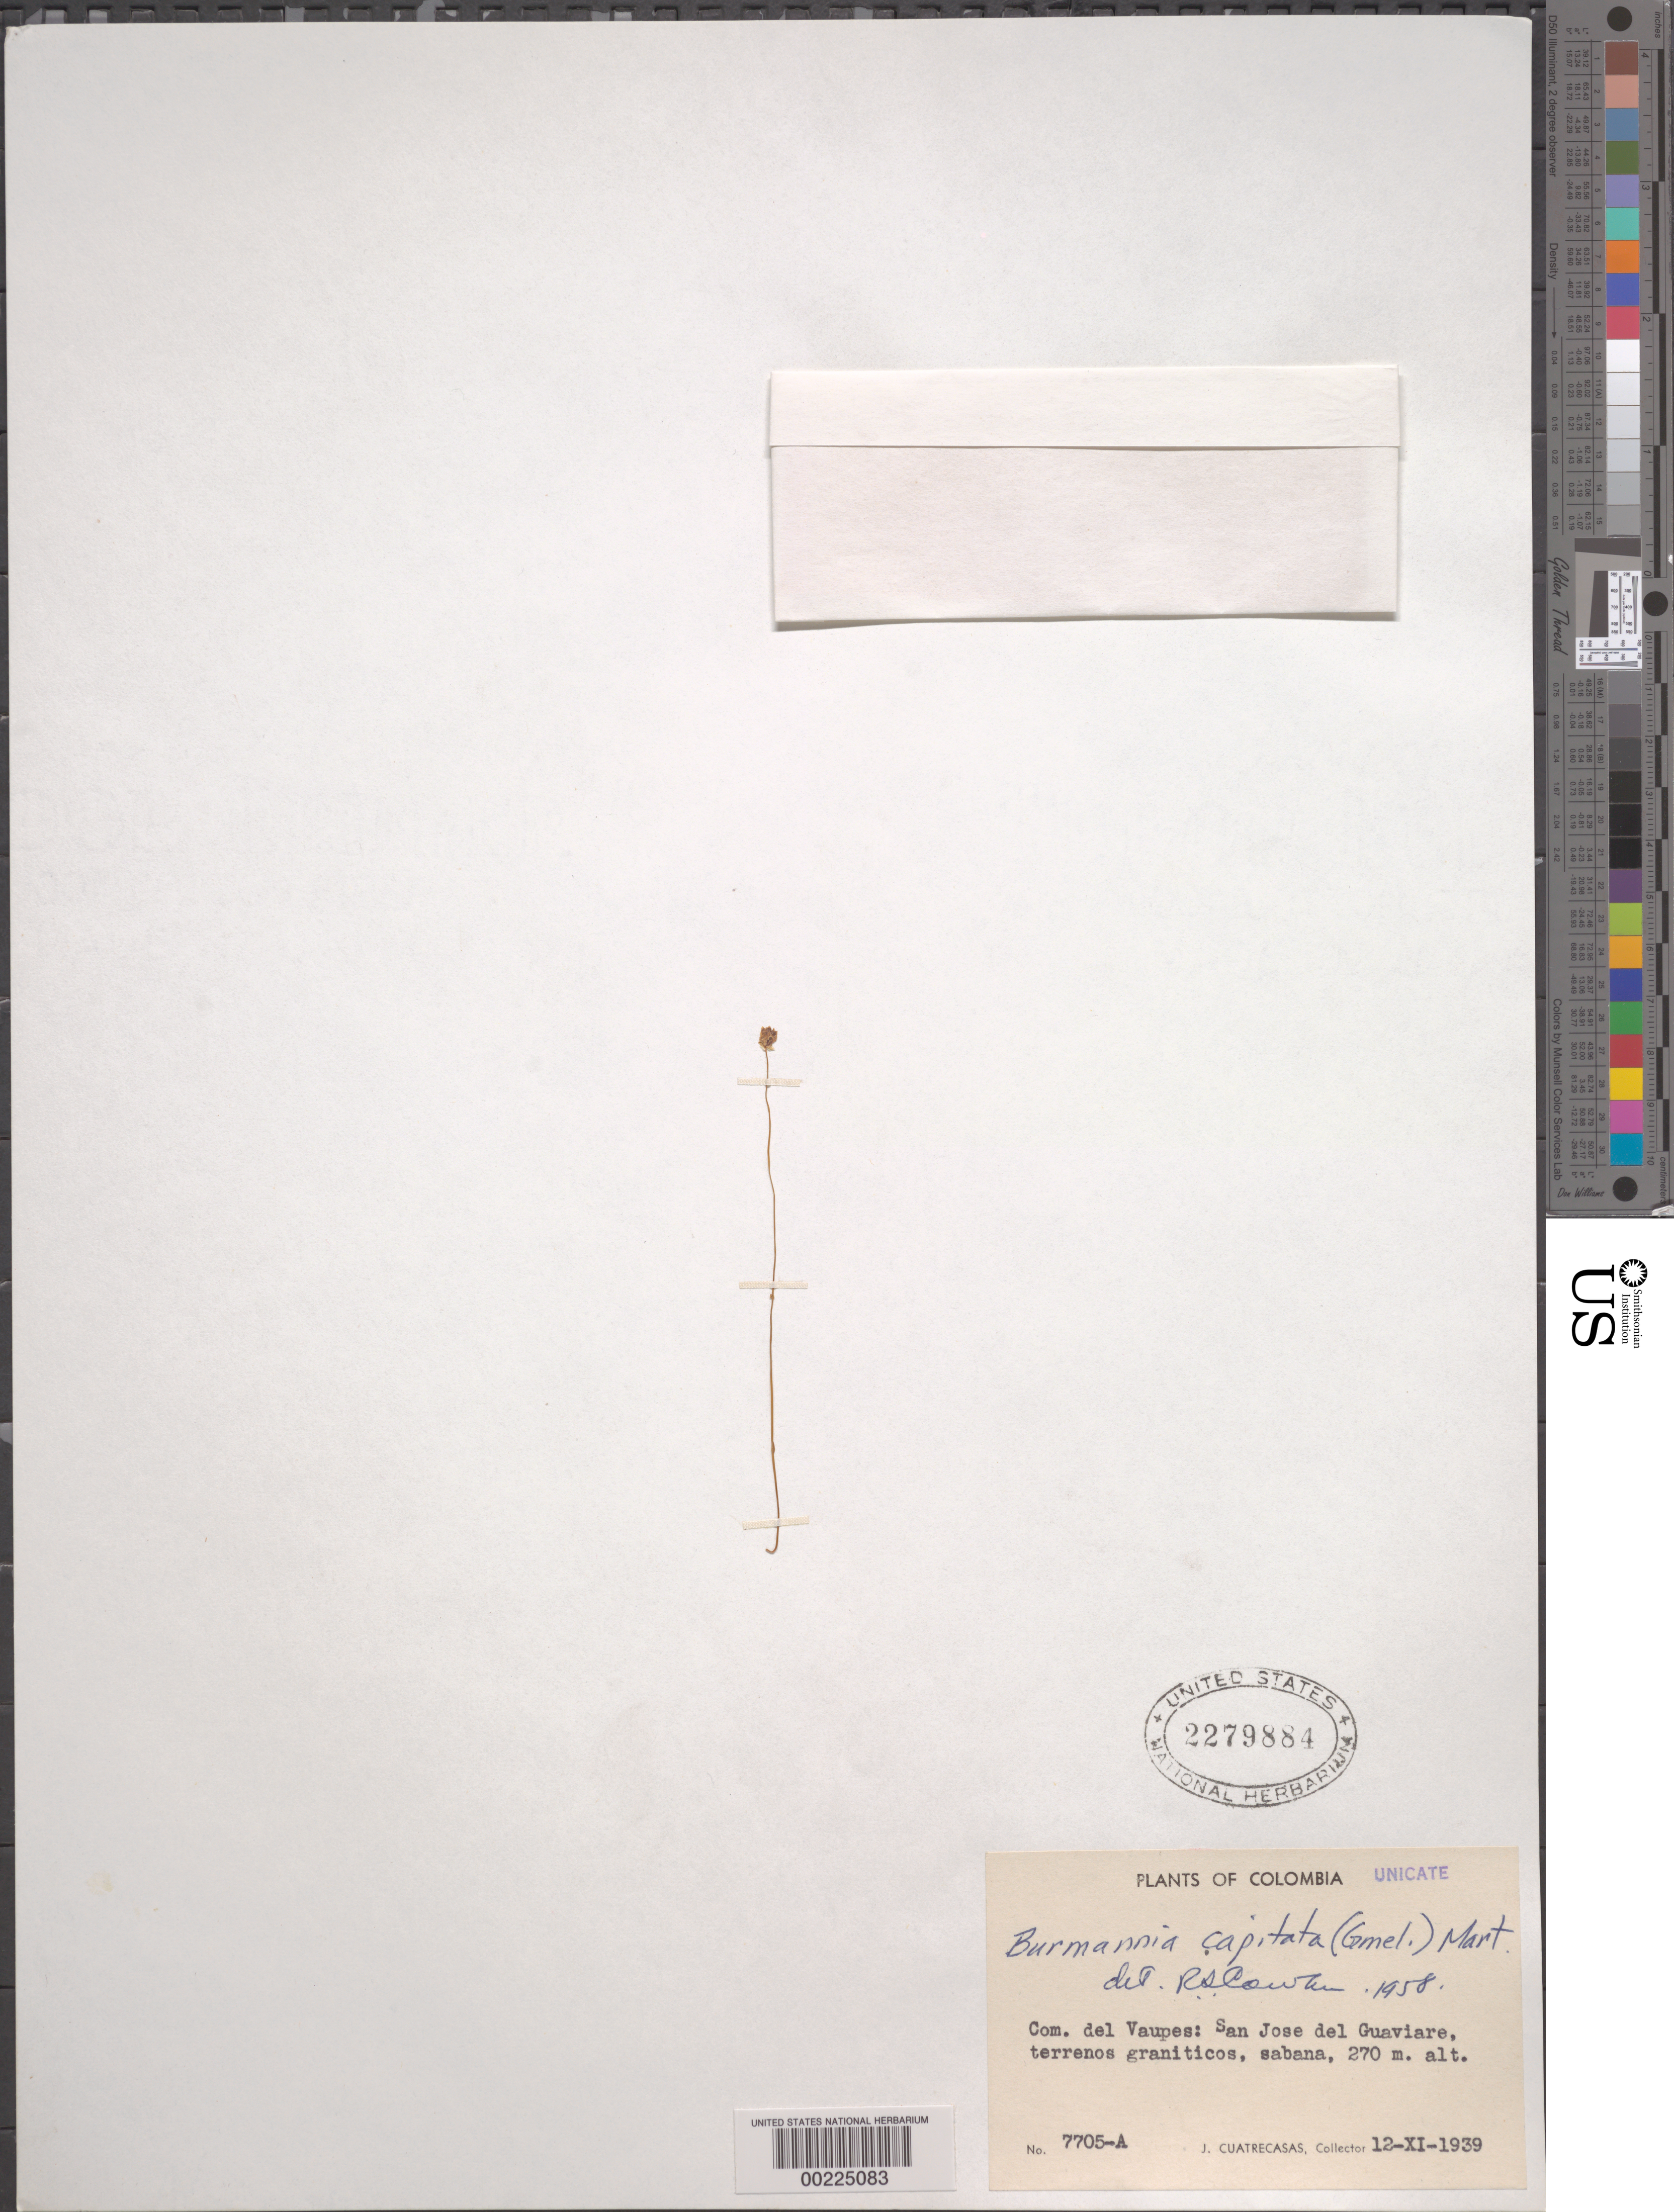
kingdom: Plantae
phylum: Tracheophyta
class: Liliopsida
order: Dioscoreales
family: Burmanniaceae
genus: Burmannia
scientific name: Burmannia capitata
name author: (Walter ex J.F. Gmel.) Mart.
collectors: J. Cuatrecasas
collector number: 7705-a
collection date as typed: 12 Nov 1939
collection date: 1939-11-12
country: Colombia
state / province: Vaupés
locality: San Jose del Guaviare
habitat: Granitic ground, savanna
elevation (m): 270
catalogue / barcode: US 2279884